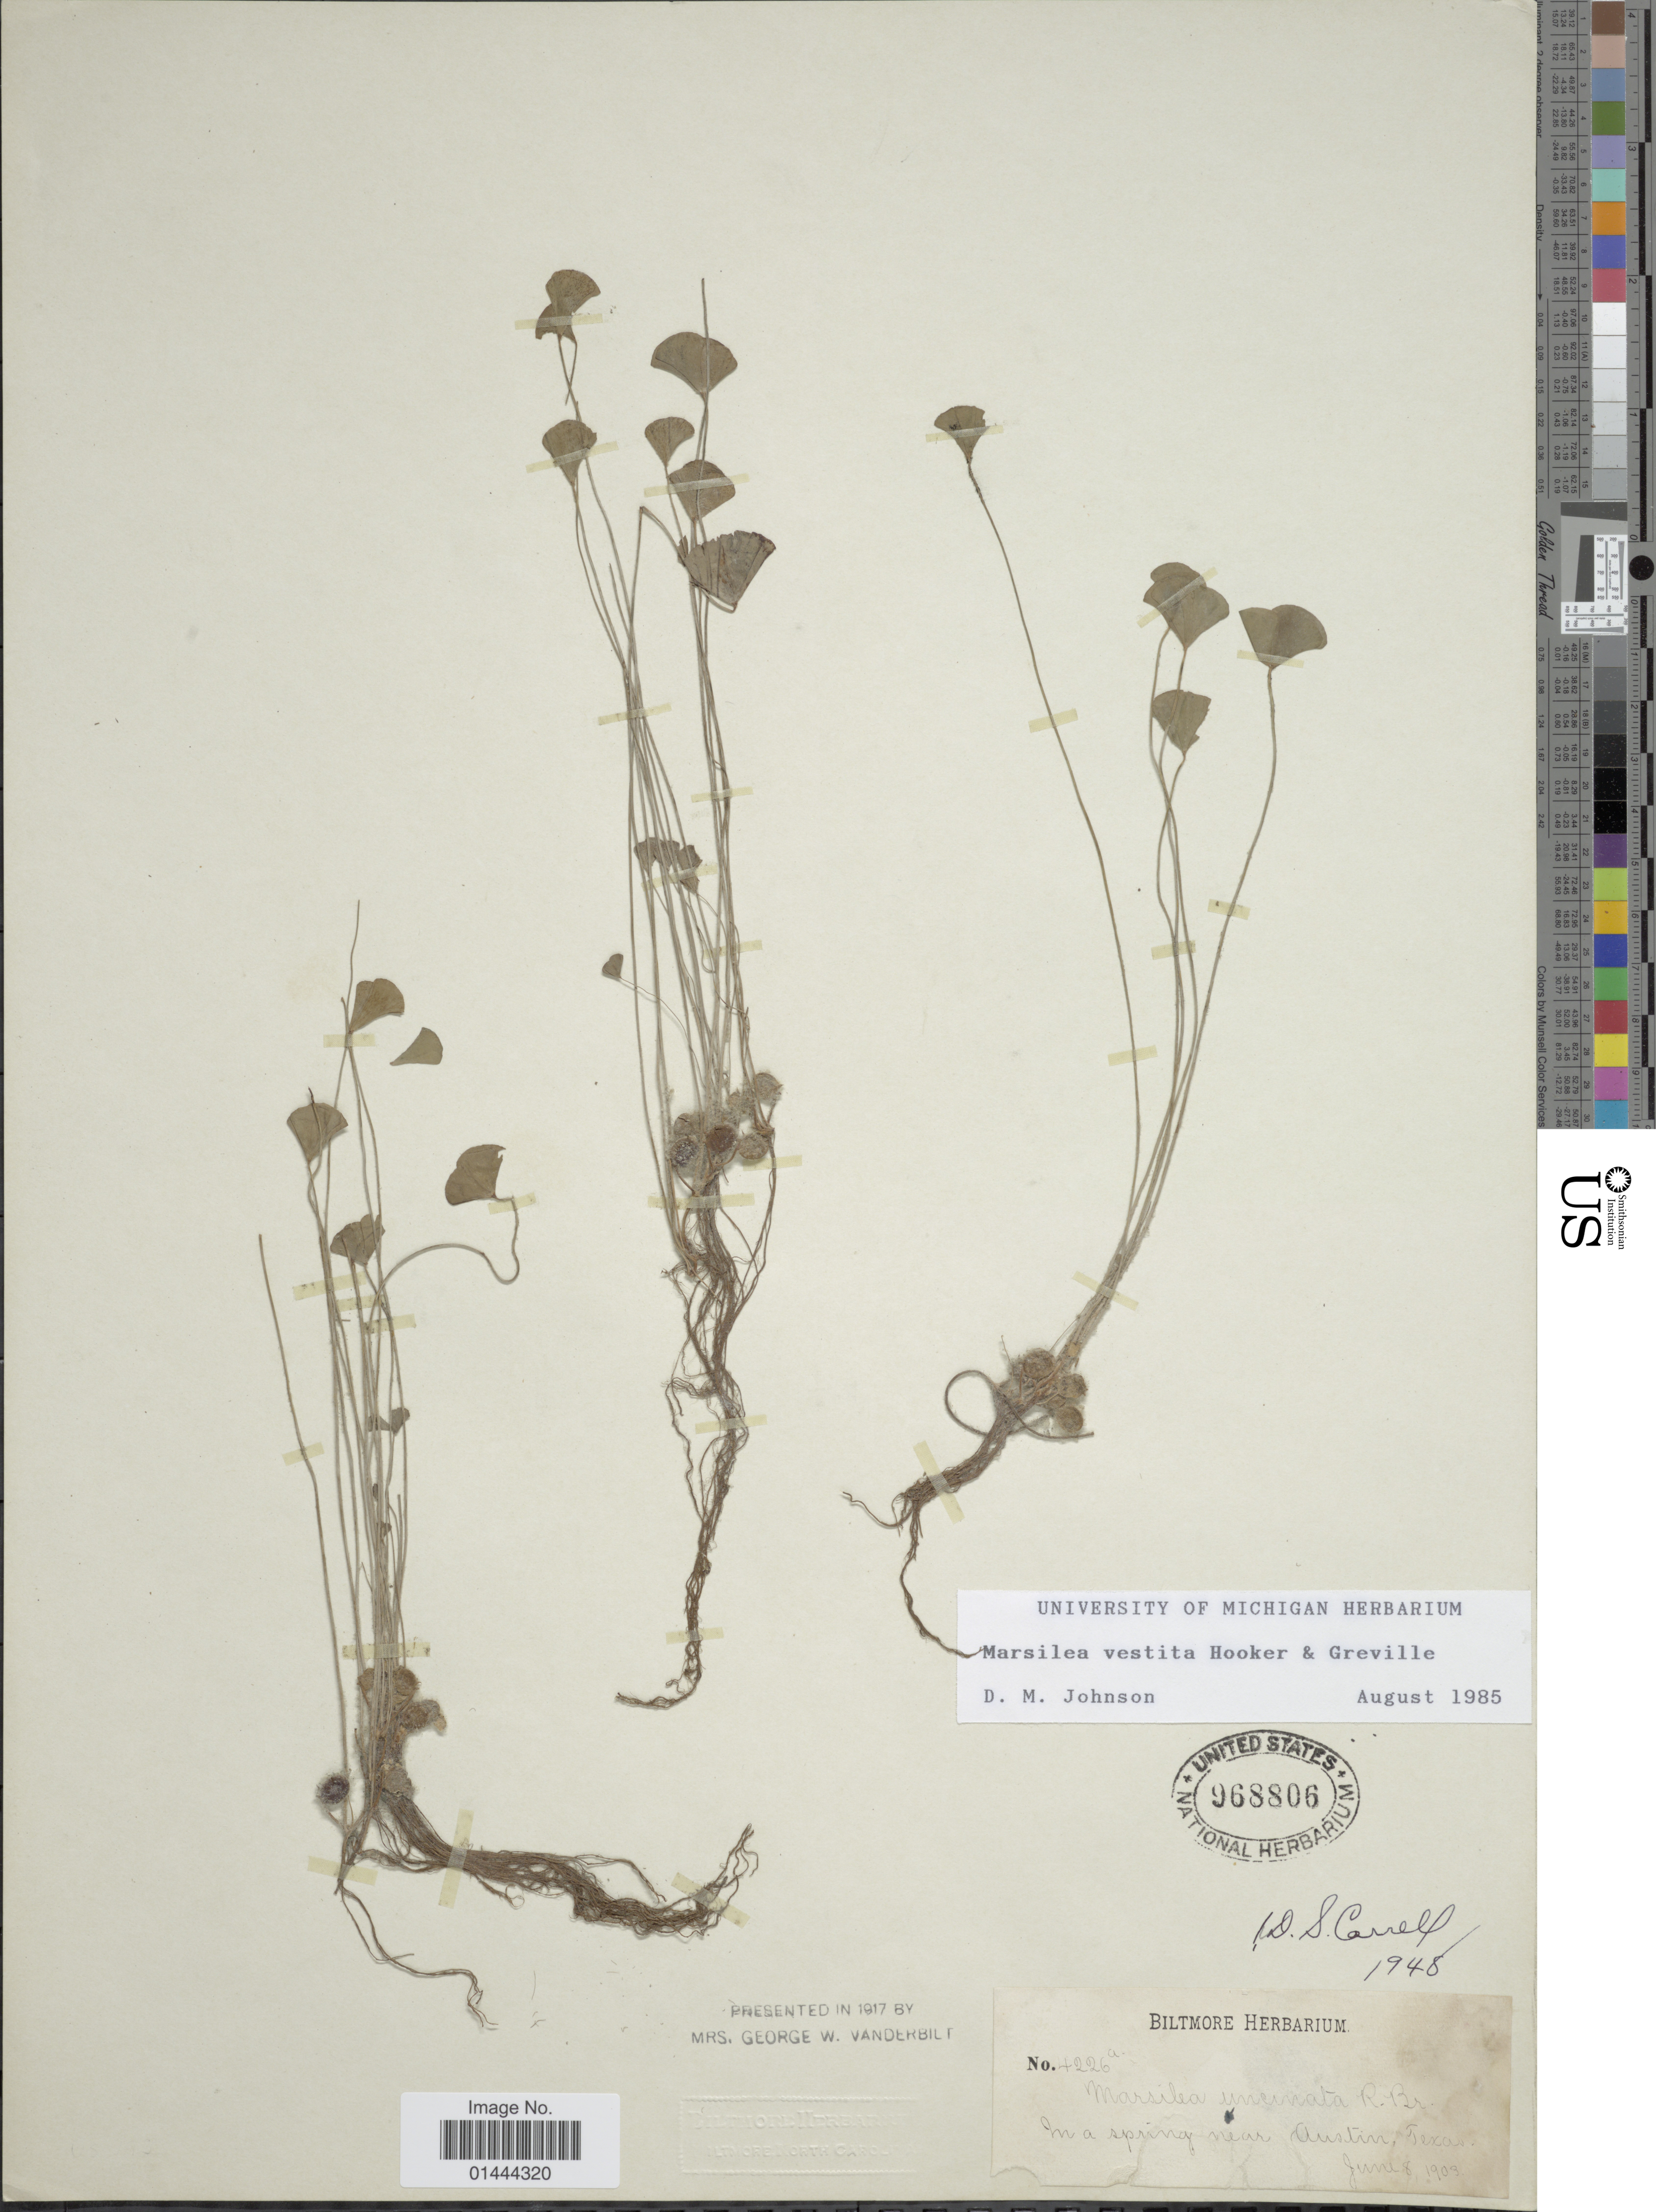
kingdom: Plantae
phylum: Tracheophyta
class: Polypodiopsida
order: Salviniales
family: Marsileaceae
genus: Marsilea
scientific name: Marsilea vestita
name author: Hook. & Grev.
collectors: ex herb. Biltmore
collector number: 4226a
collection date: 1903-06-08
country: United States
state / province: Texas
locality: In a spring near Austin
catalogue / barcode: US 968806